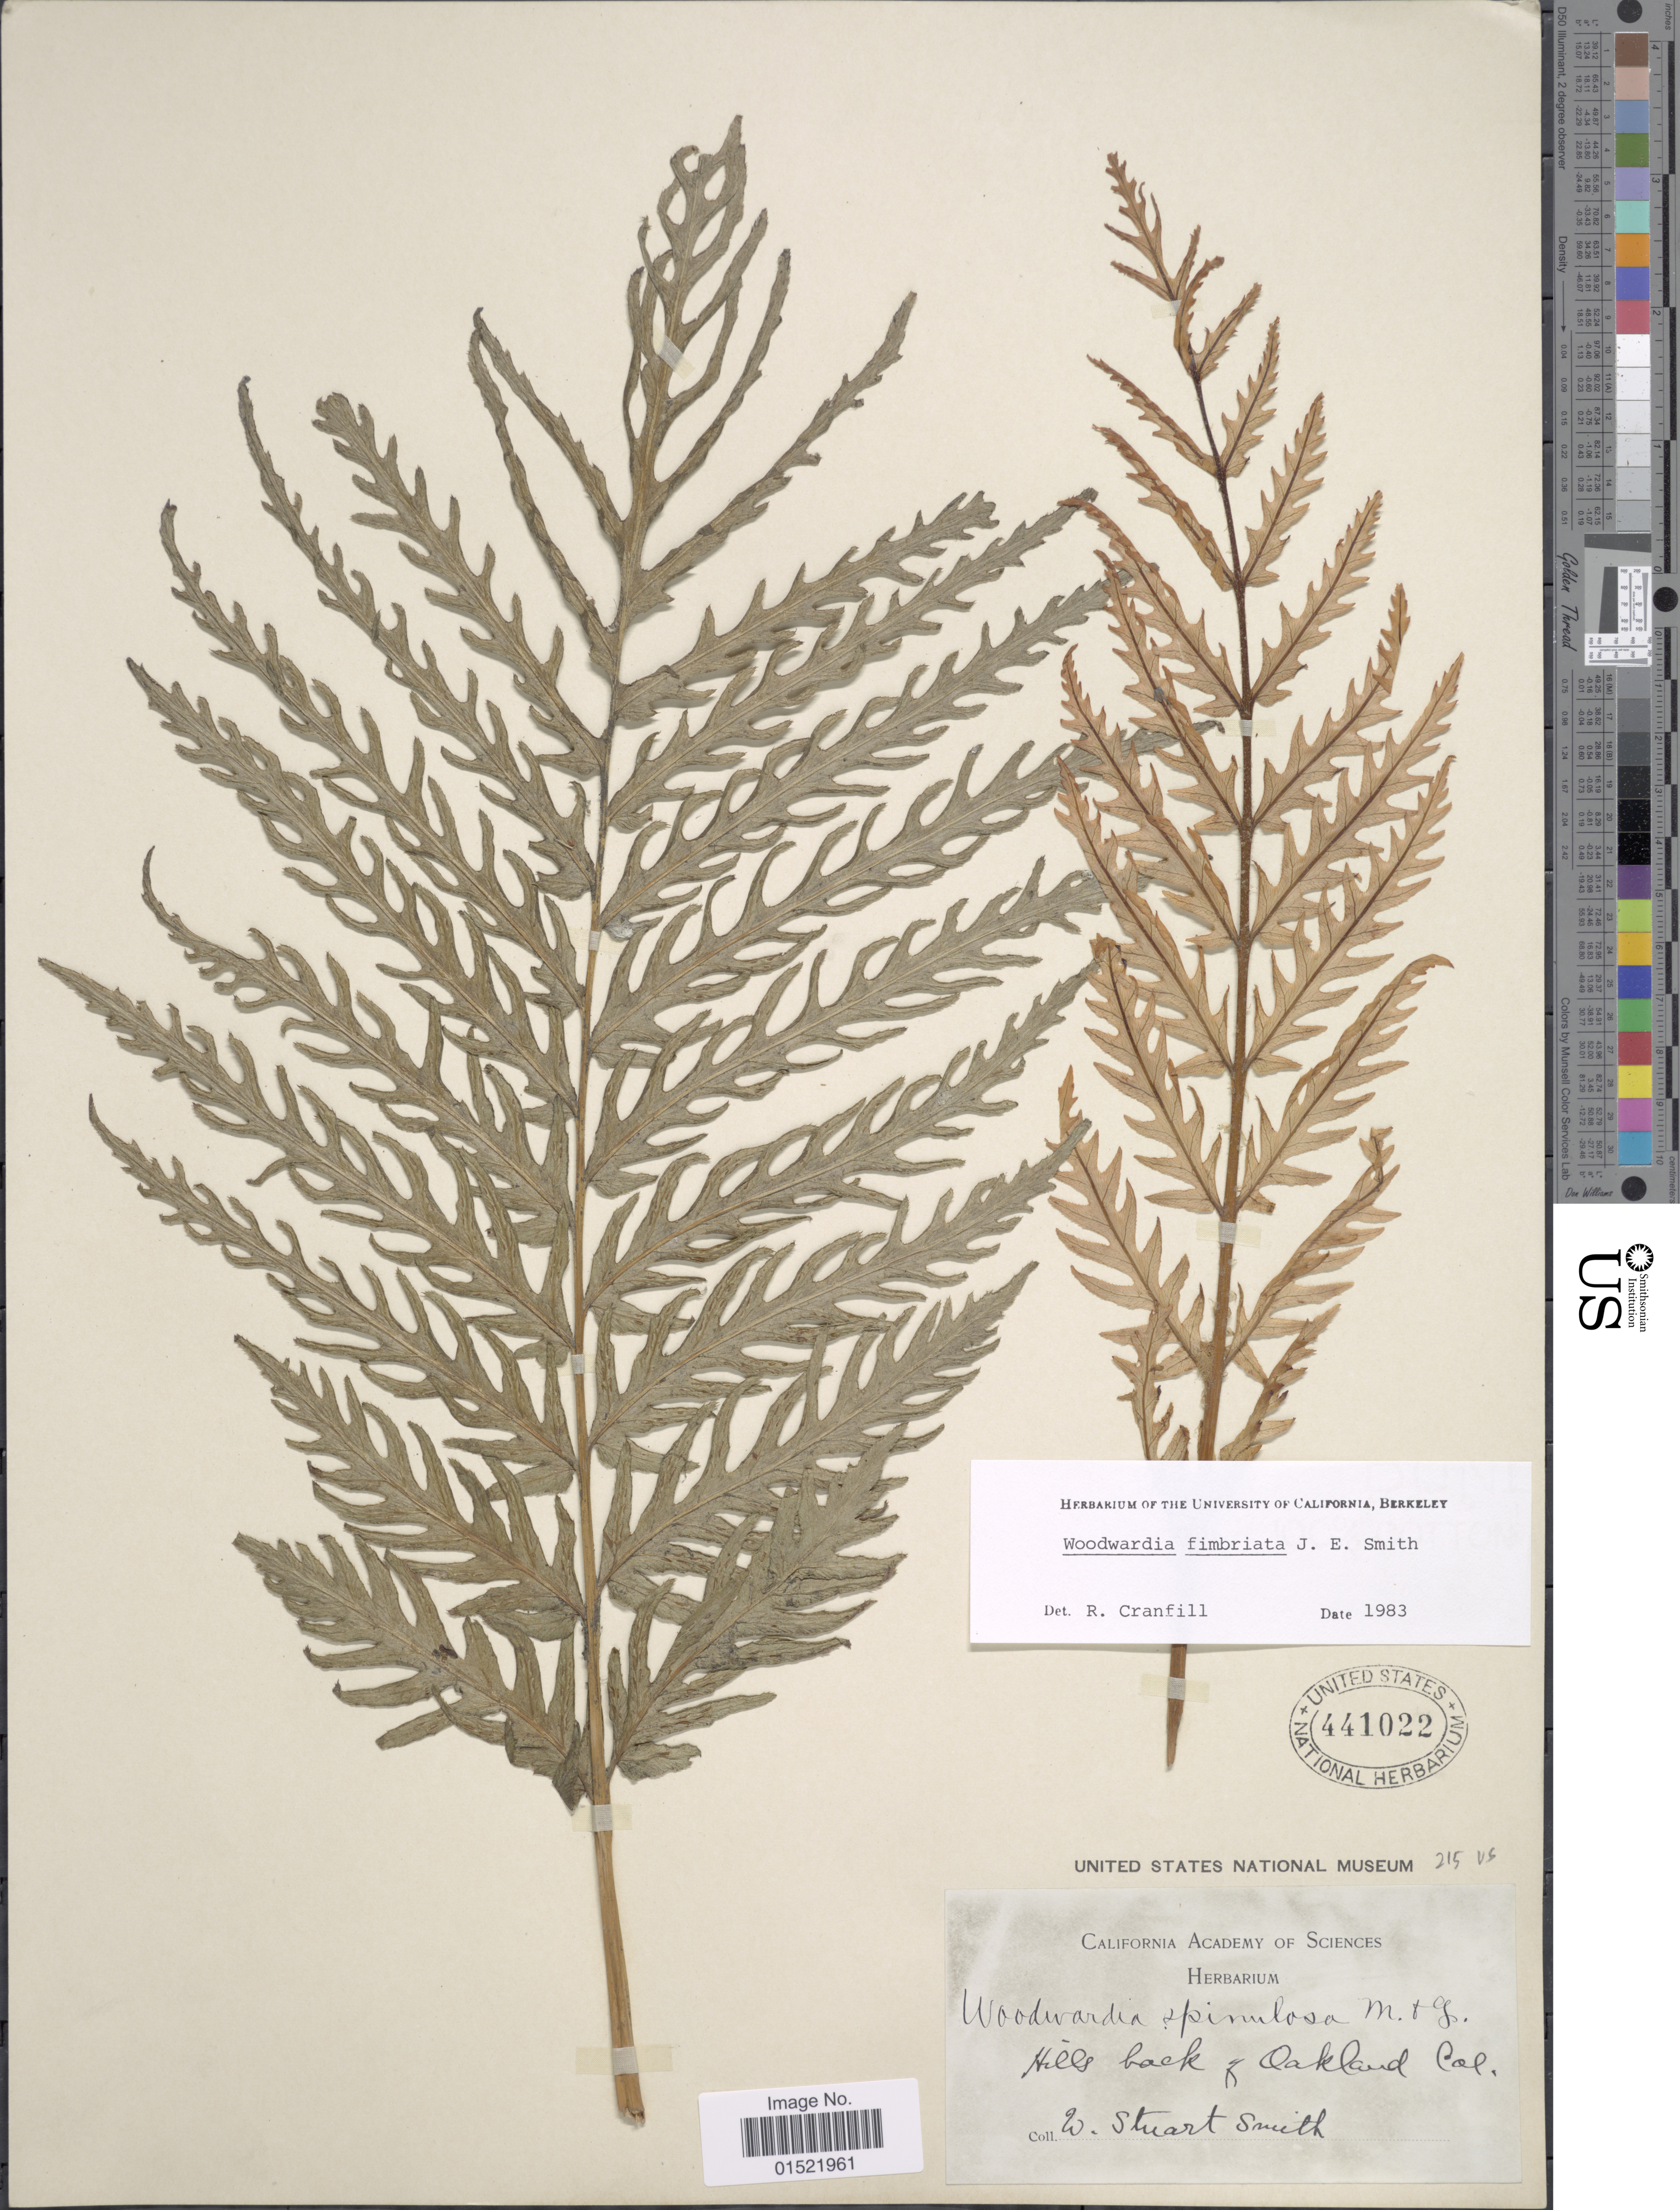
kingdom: Plantae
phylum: Tracheophyta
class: Polypodiopsida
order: Polypodiales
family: Blechnaceae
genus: Woodwardia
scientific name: Woodwardia fimbriata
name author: Sm.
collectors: W. Smith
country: United States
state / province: California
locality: Hills back of Oakand, Cal.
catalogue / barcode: US 441022